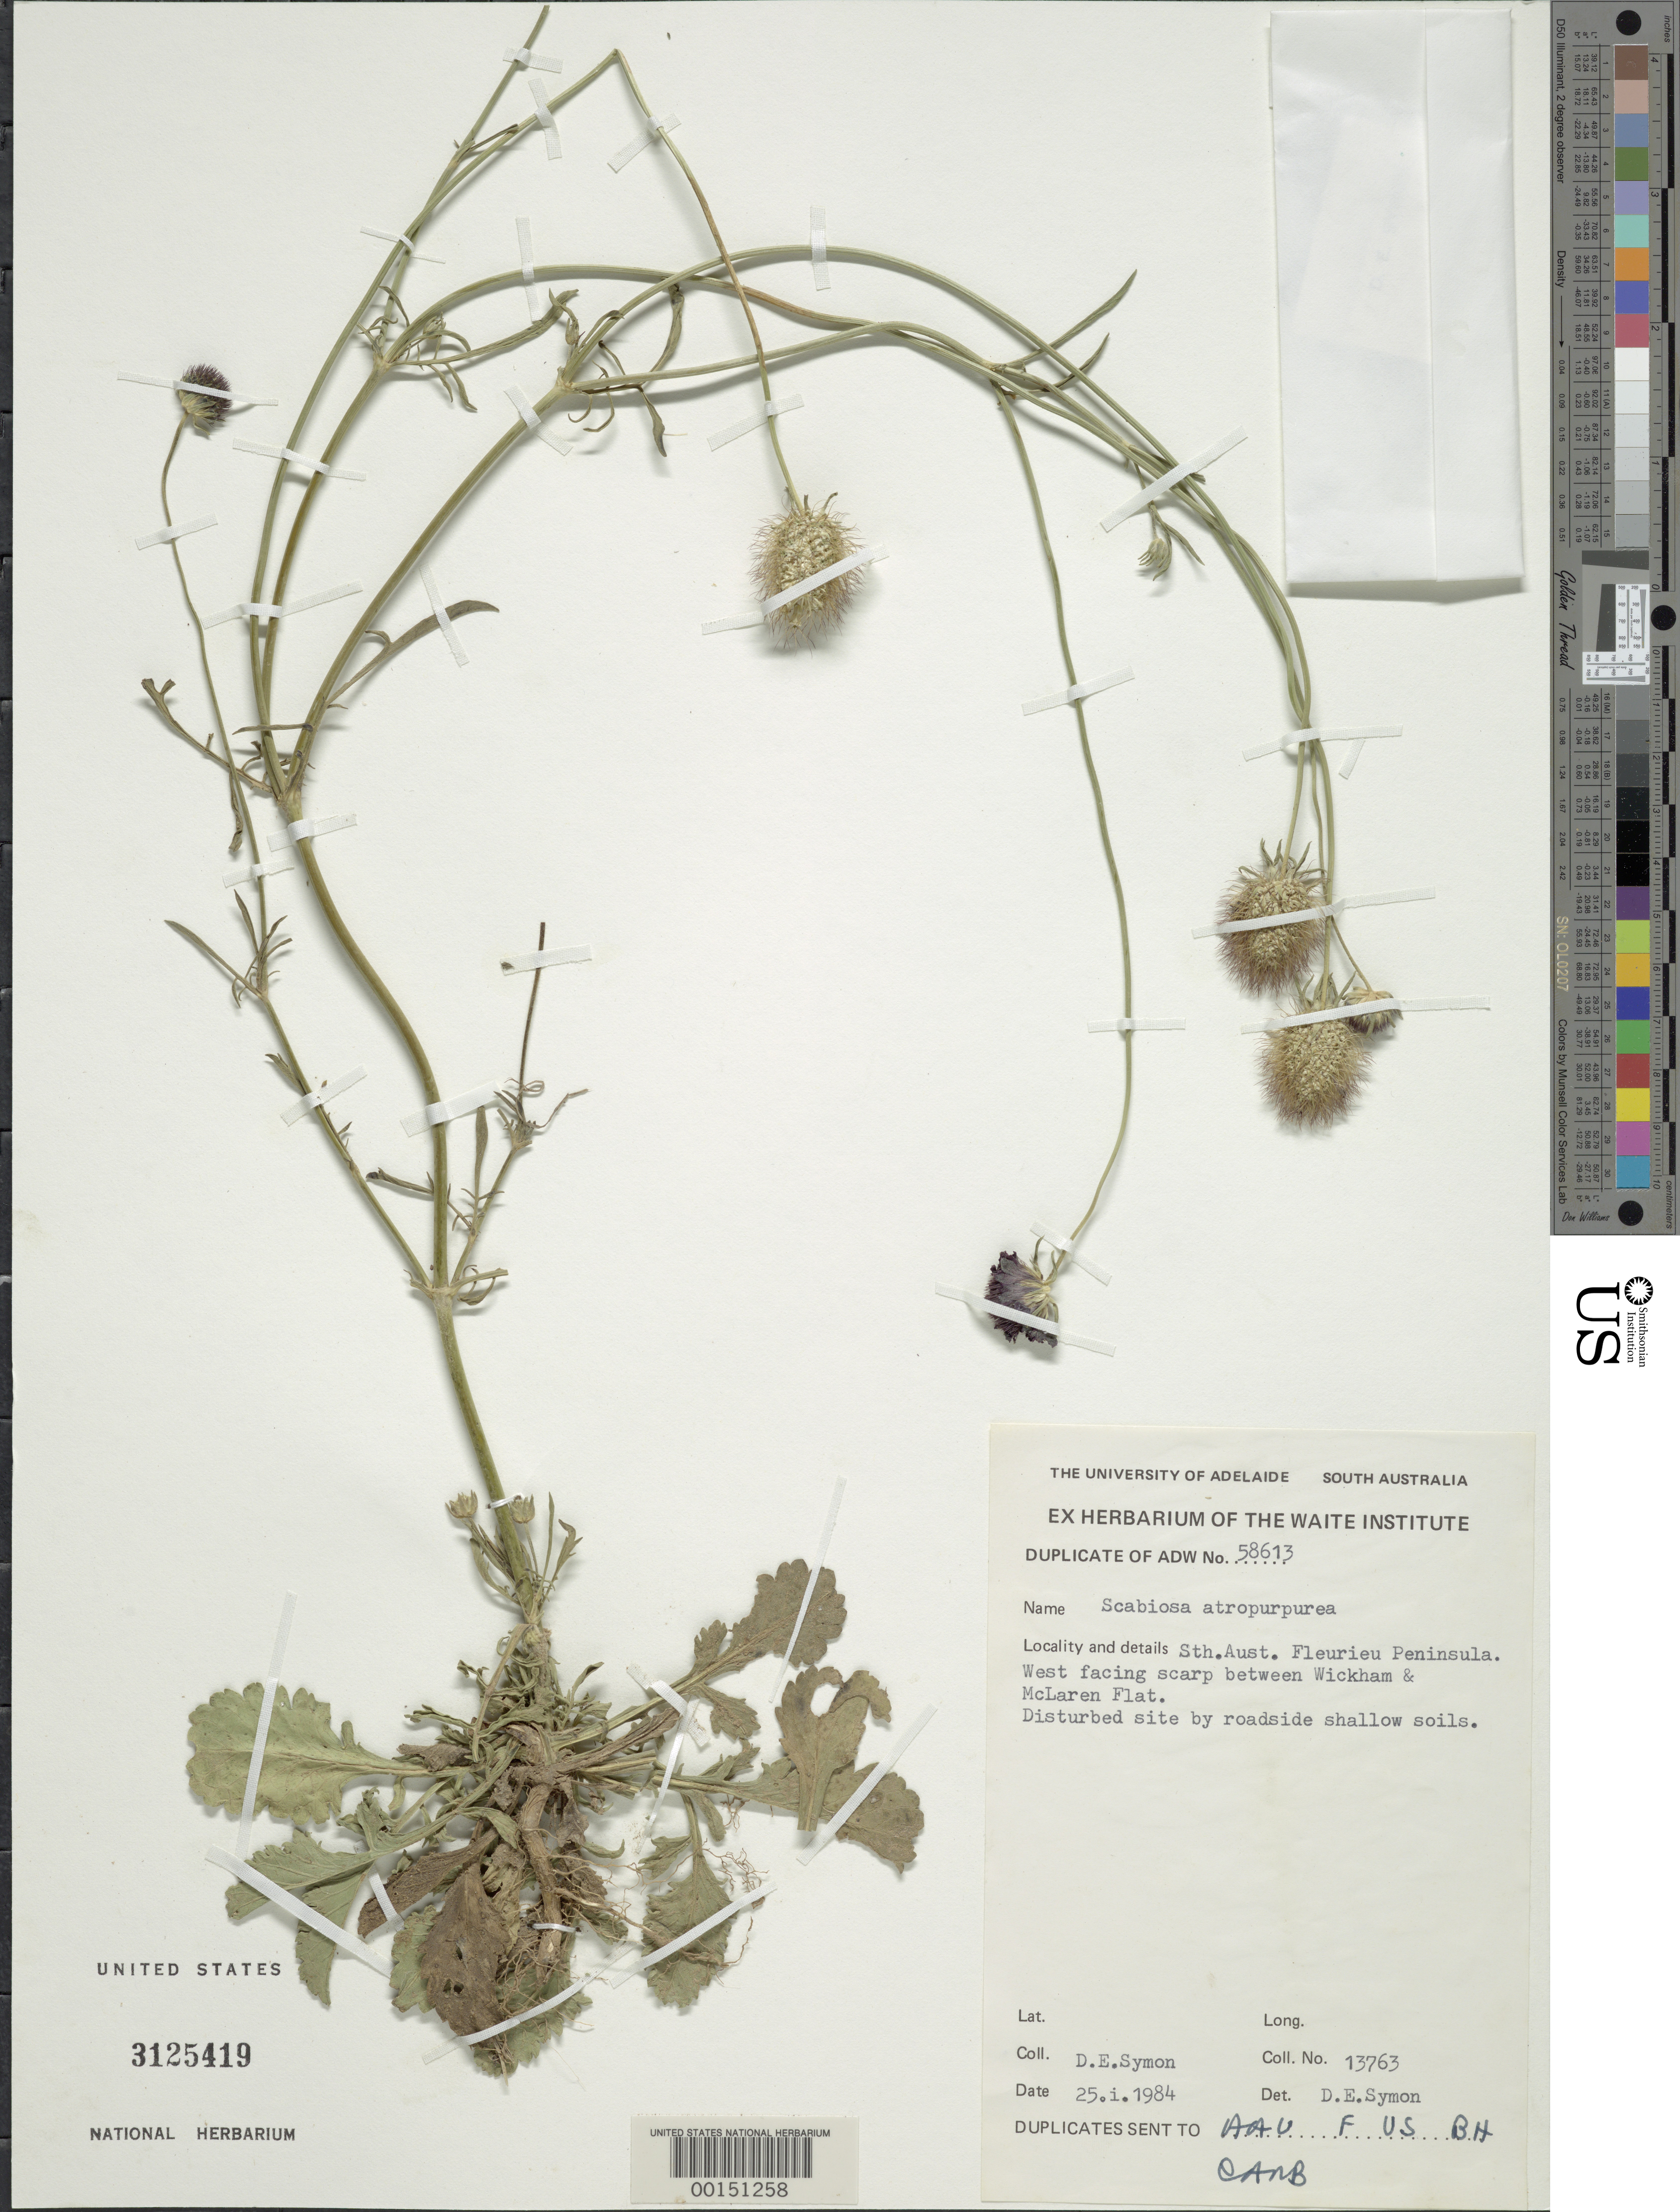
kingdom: Plantae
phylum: Tracheophyta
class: Magnoliopsida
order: Dipsacales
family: Caprifoliaceae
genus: Scabiosa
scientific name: Scabiosa atropurpurea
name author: L.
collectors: D. Symon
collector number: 13763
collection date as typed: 25 Jan 1984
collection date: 1984-01-25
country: Australia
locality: Fleurieu Peninsula, between Wickham & McLaren Flat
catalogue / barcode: US 3125419